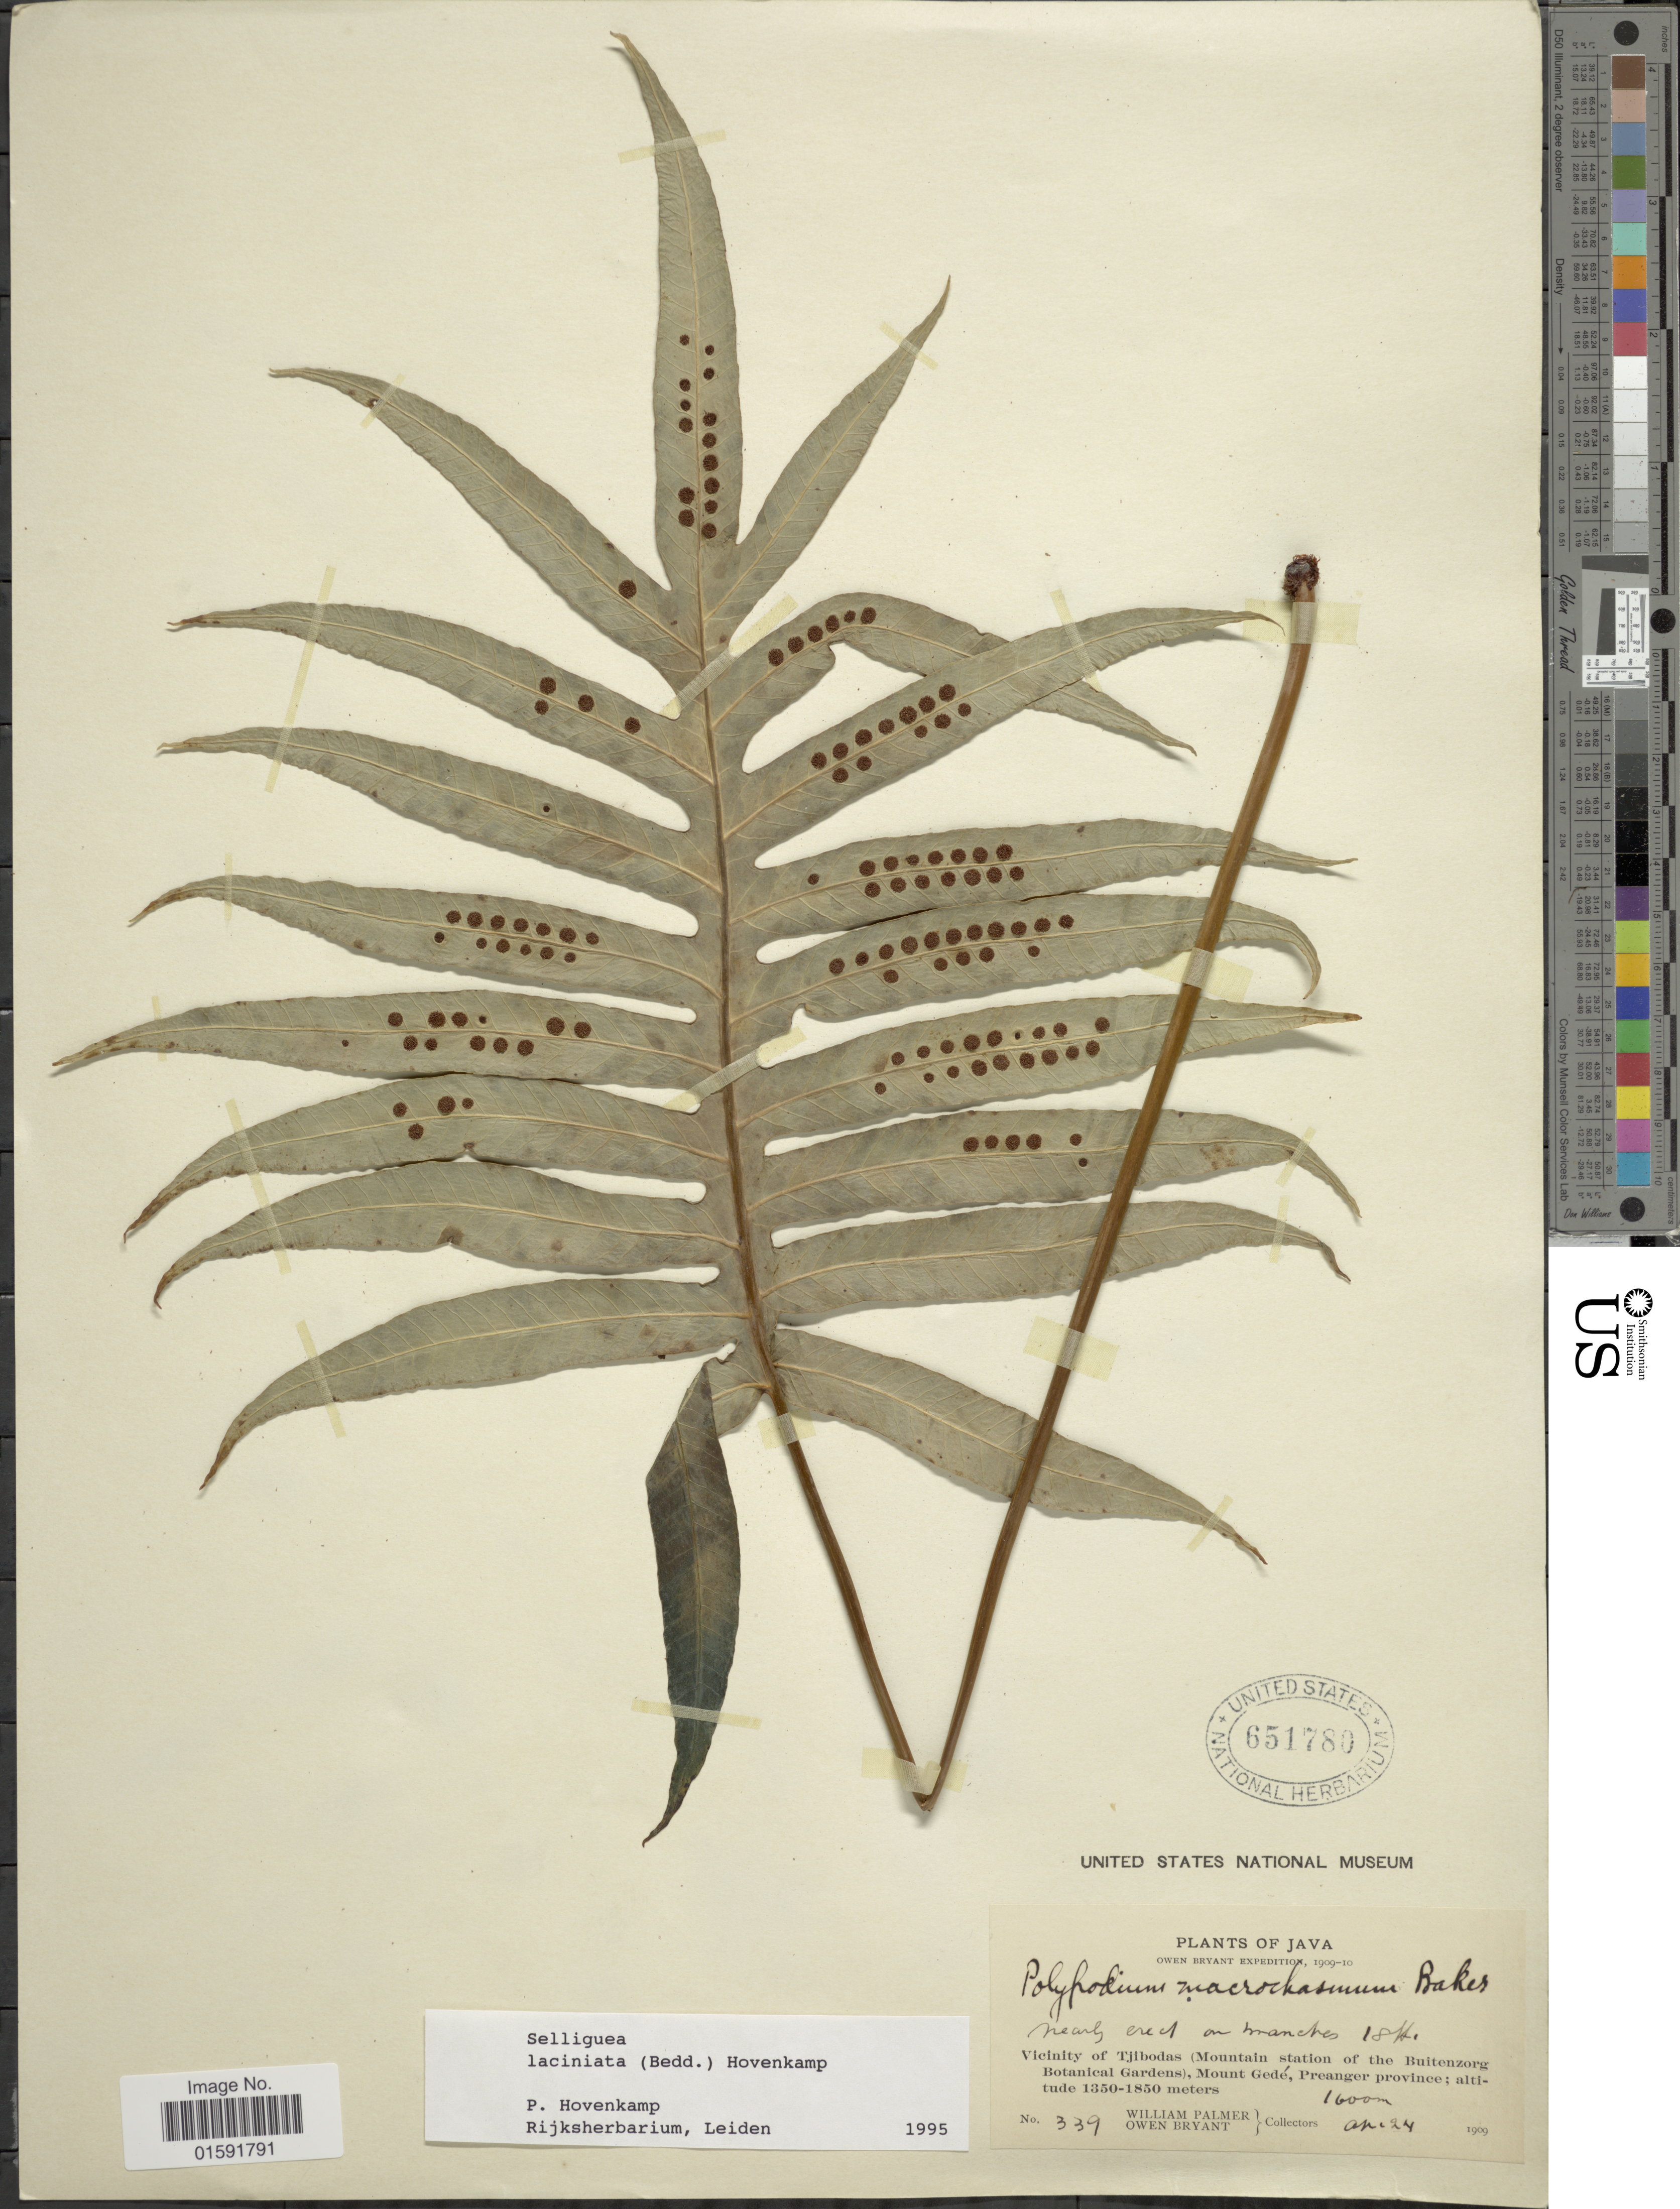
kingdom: Plantae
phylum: Tracheophyta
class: Polypodiopsida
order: Polypodiales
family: Polypodiaceae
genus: Selliguea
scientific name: Selliguea laciniata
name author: (C. Presl) Hovenkamp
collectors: W. Palmer & O. Bryant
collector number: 339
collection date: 1909-04-24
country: Indonesia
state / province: Java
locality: Vicinity of Tjibodas (Mountain station of the Buitenzorg Botanical Garden), Mount Gedé, Preanger Province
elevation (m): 1600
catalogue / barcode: US 651780